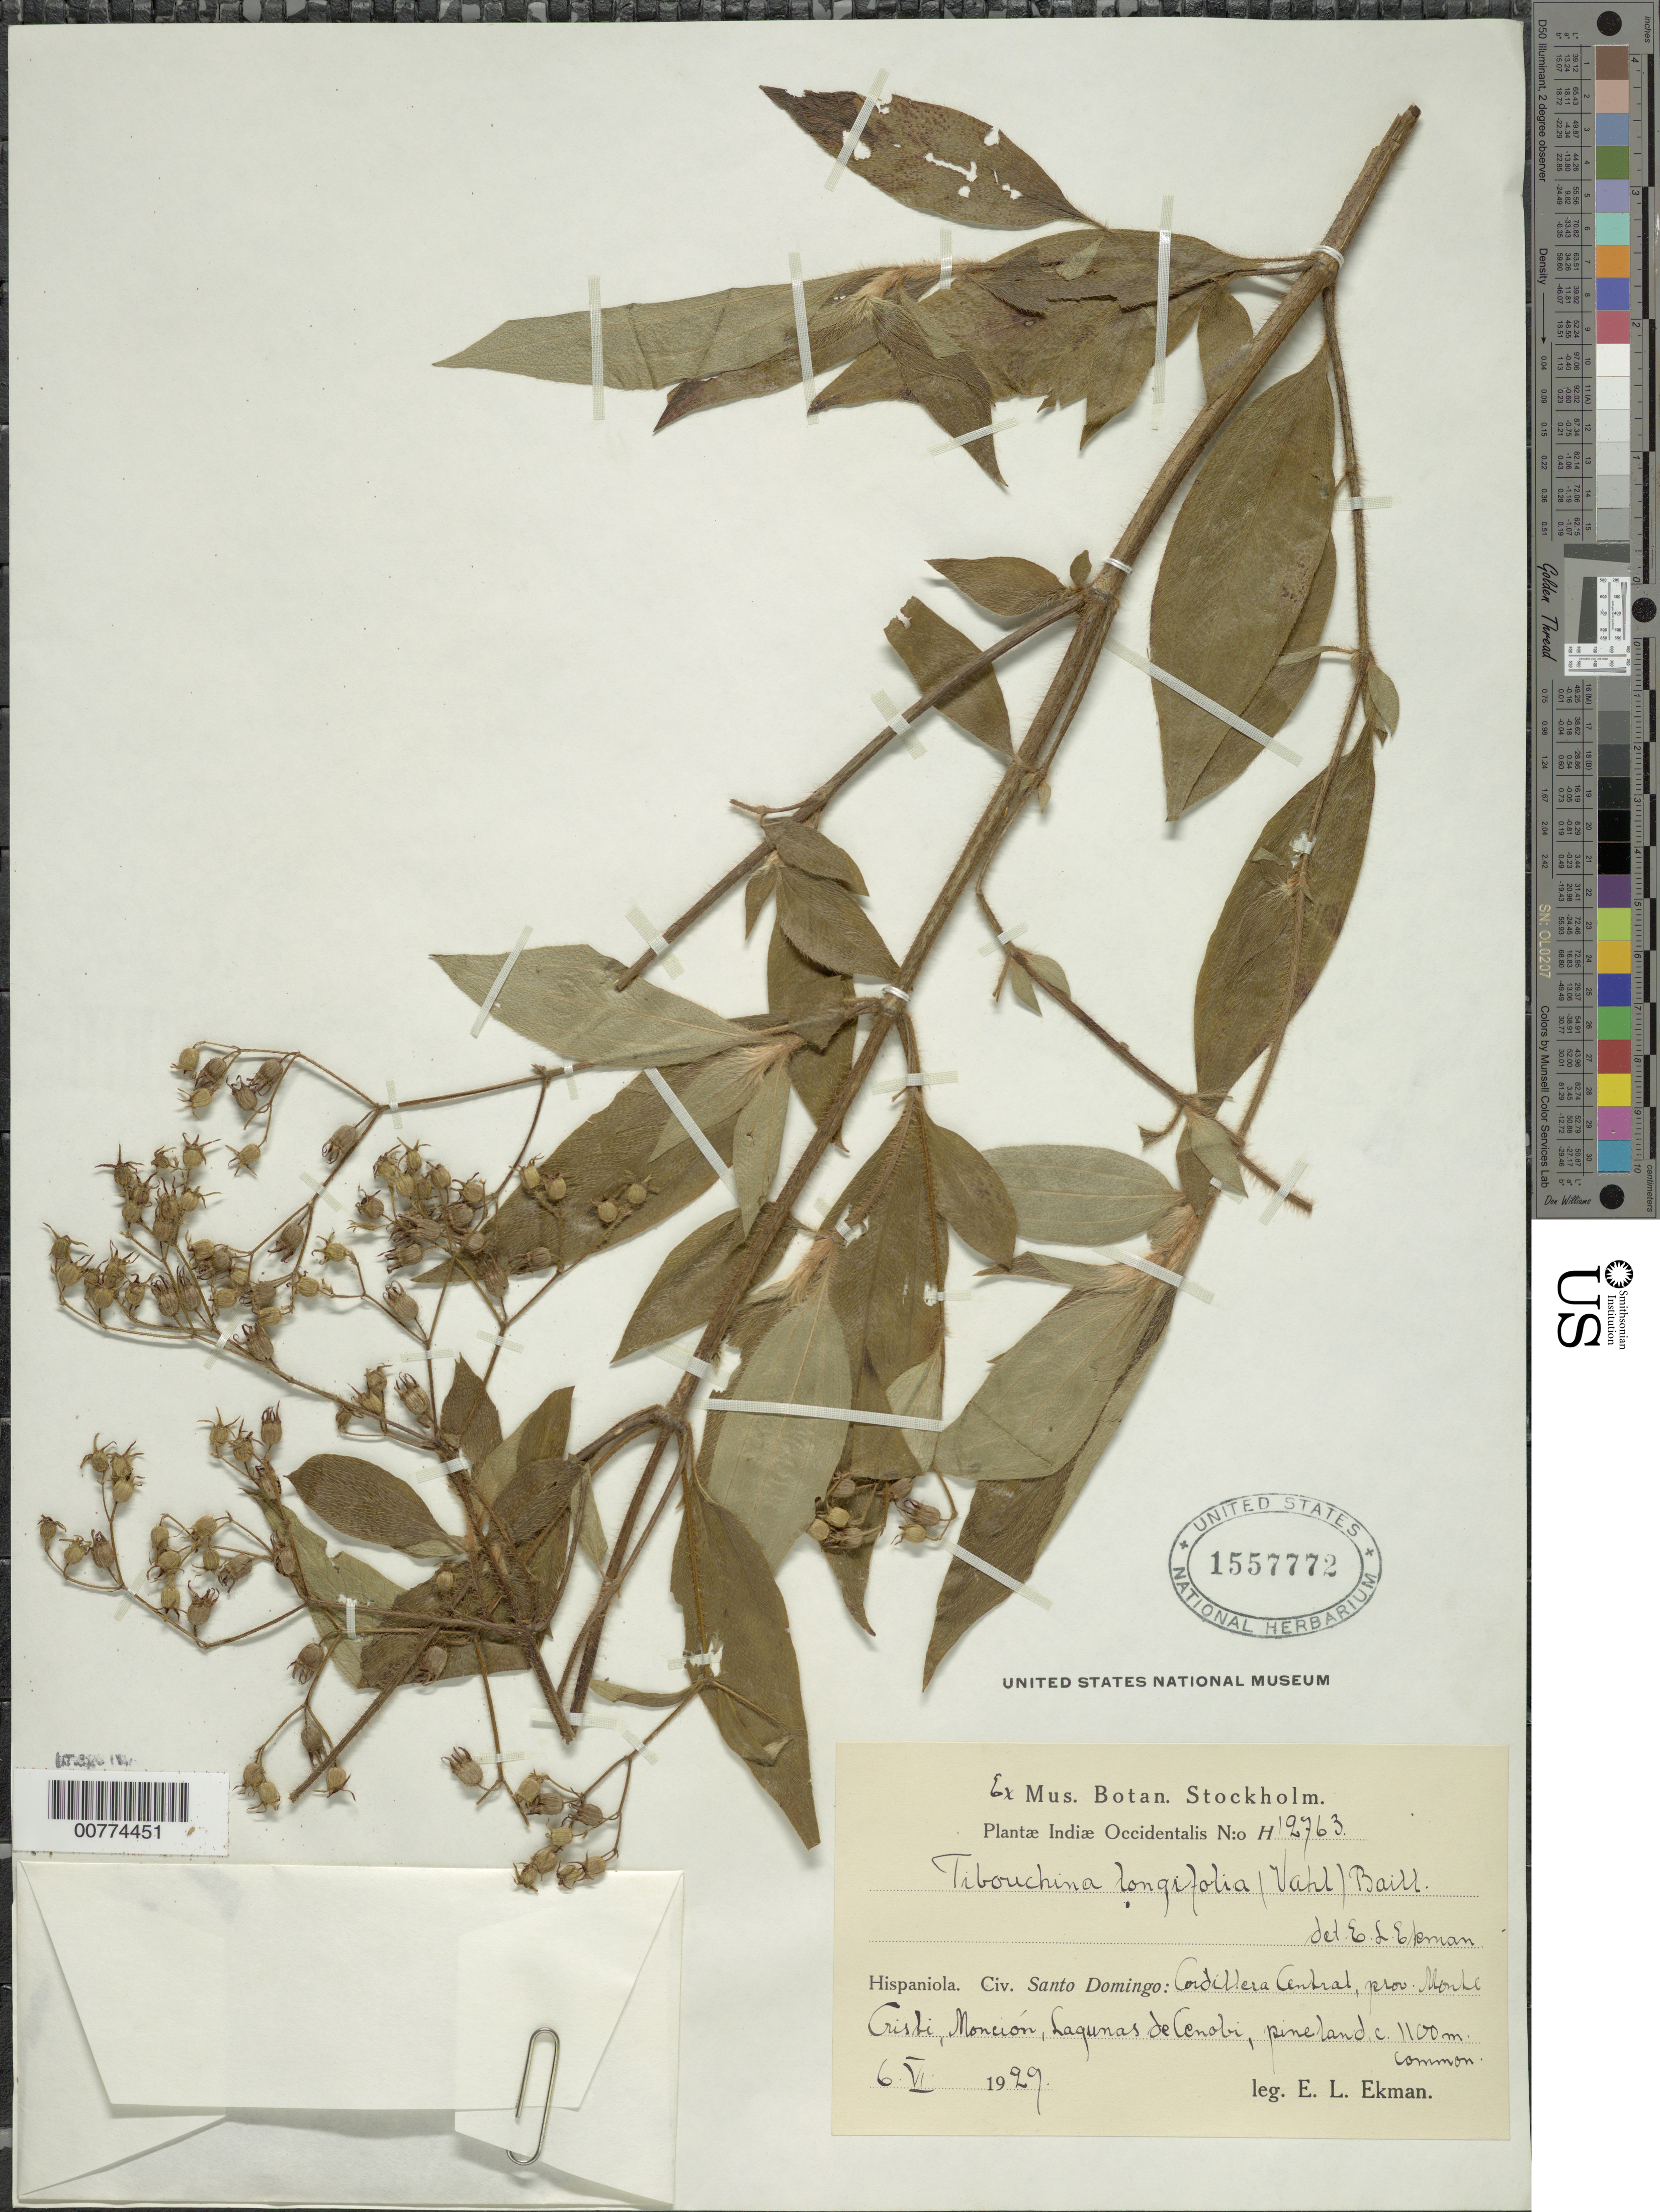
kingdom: Plantae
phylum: Tracheophyta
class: Magnoliopsida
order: Myrtales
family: Melastomataceae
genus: Chaetogastra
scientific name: Chaetogastra longifolia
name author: (Vahl) DC.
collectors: E. L. Ekman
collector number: H 12763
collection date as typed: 06 Jun 1929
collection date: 1929-06-06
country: Dominican Republic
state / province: Monte Cristi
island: Hispaniola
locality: Cordillera Central, Monción, Lagunas de Cenobi.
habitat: Pineland.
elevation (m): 1100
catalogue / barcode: US 1557772